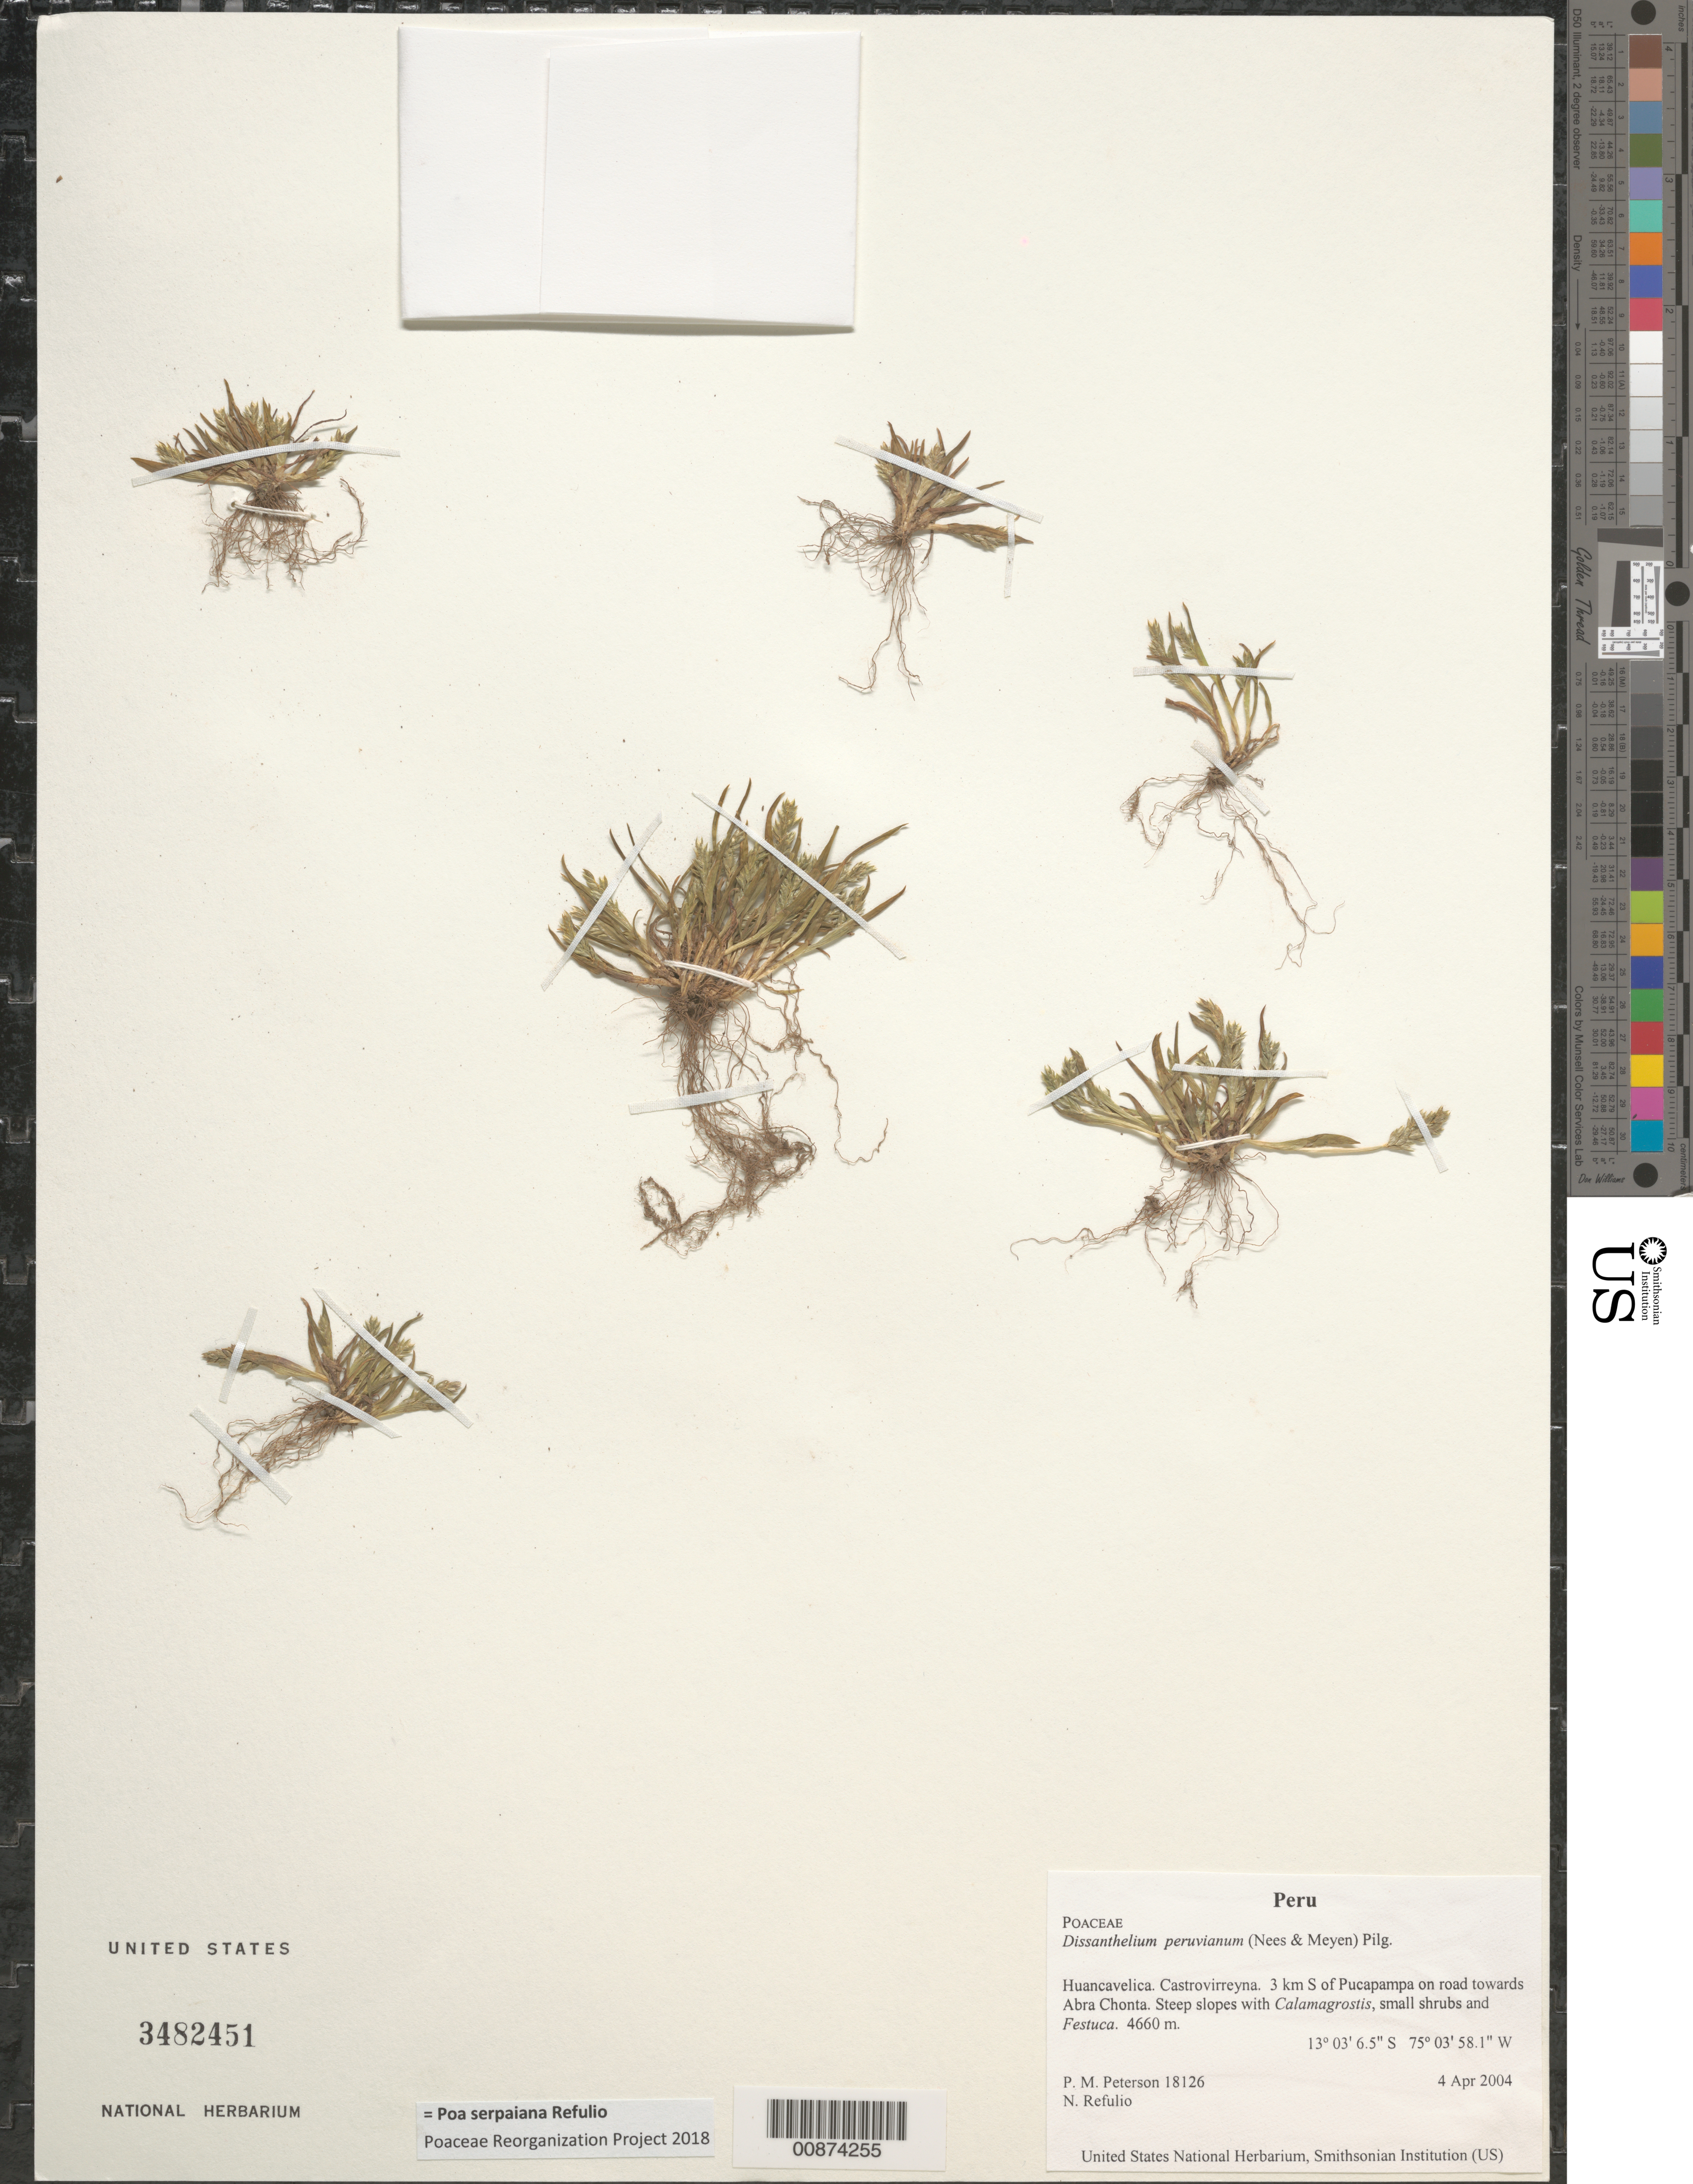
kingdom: Plantae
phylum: Tracheophyta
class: Liliopsida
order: Poales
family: Poaceae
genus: Poa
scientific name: Poa serpaiana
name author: Refulio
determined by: Poaceae Reorganization Project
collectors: P. M. Peterson & N. Refulio-Rodríguez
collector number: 18126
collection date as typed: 04 Apr 2004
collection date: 2004-04-04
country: Peru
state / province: Huancavelica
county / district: Castrovirreyna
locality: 3 km S of Pucapampa on road towards Abra Chonta. Steep slopes with Calamagrostis, small shrubs and Festuca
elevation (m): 4660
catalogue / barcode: US 3482451